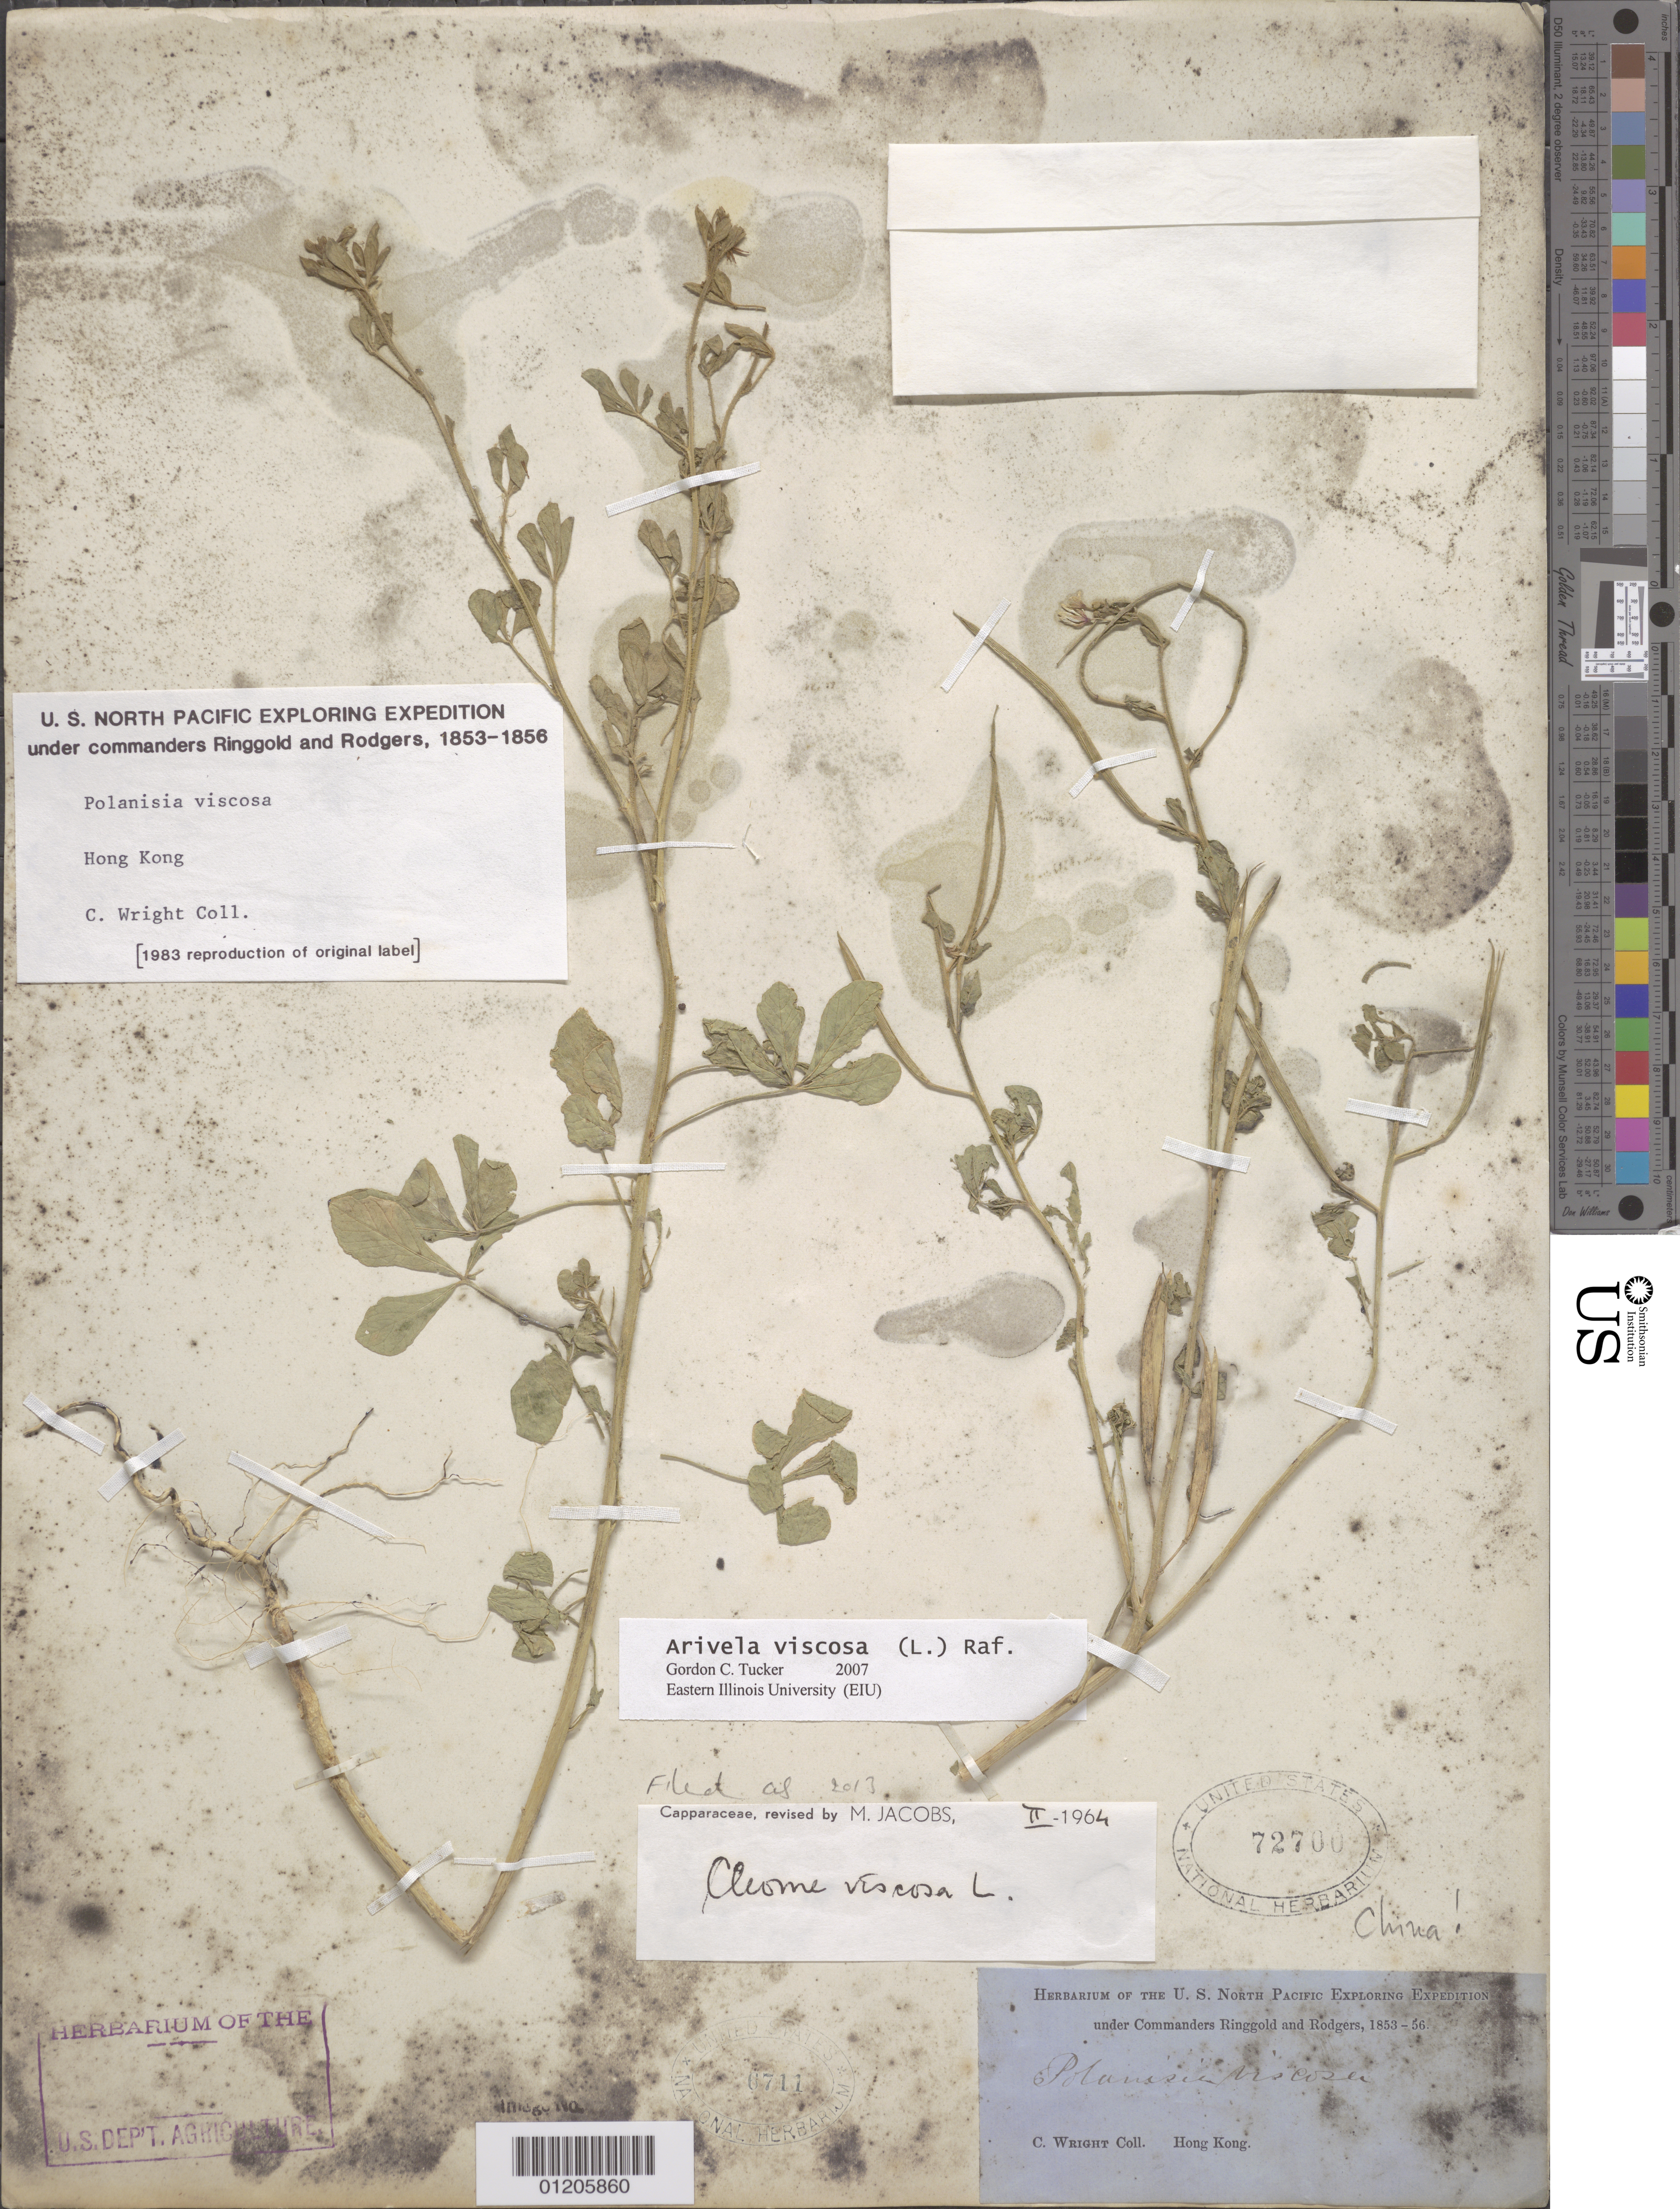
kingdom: Plantae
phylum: Tracheophyta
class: Magnoliopsida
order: Brassicales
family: Cleomaceae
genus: Arivela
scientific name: Arivela viscosa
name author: (L.) Raf.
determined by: Tucker, G. C.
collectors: C. Wright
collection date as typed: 1853 to -- -- 1856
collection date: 1853/1856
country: China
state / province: Hong Kong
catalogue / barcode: US 72700